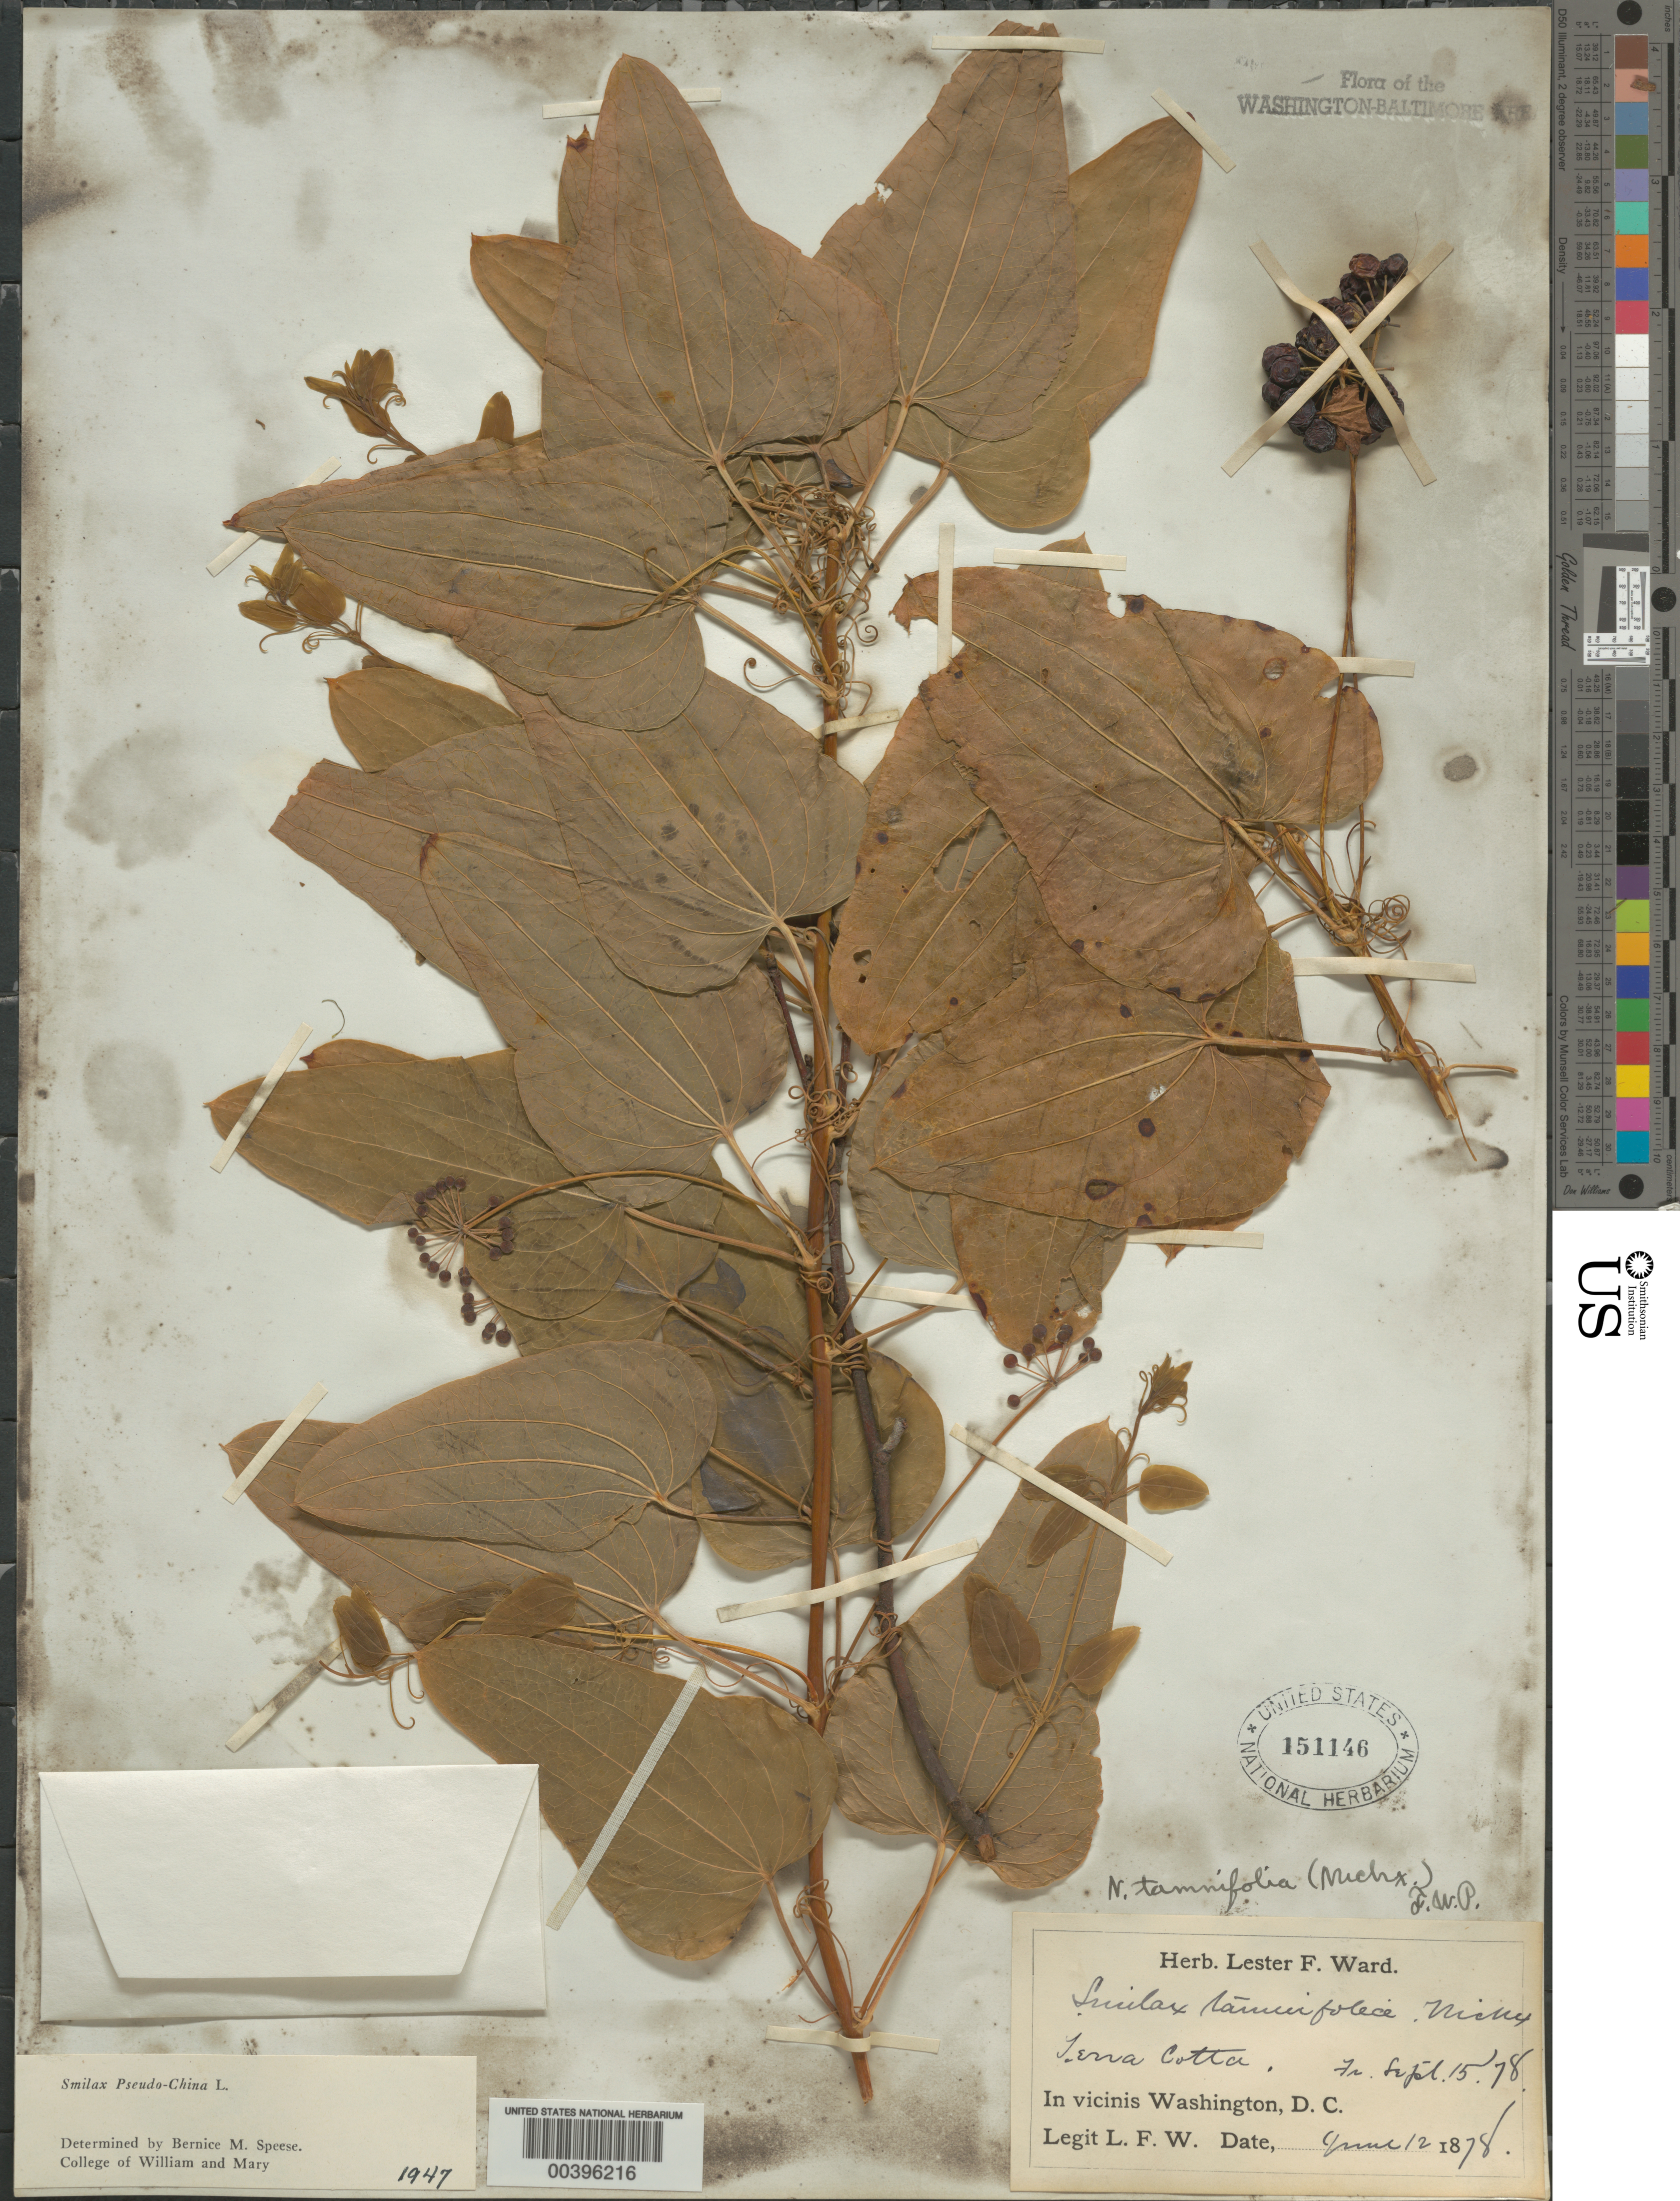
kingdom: Plantae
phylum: Tracheophyta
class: Liliopsida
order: Liliales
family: Smilacaceae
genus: Smilax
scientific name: Smilax pseudochina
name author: L.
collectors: L. F. Ward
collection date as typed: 12 Jun 1878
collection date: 1878-06-12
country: United States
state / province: District of Columbia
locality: Terra Cotta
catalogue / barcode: US 151146